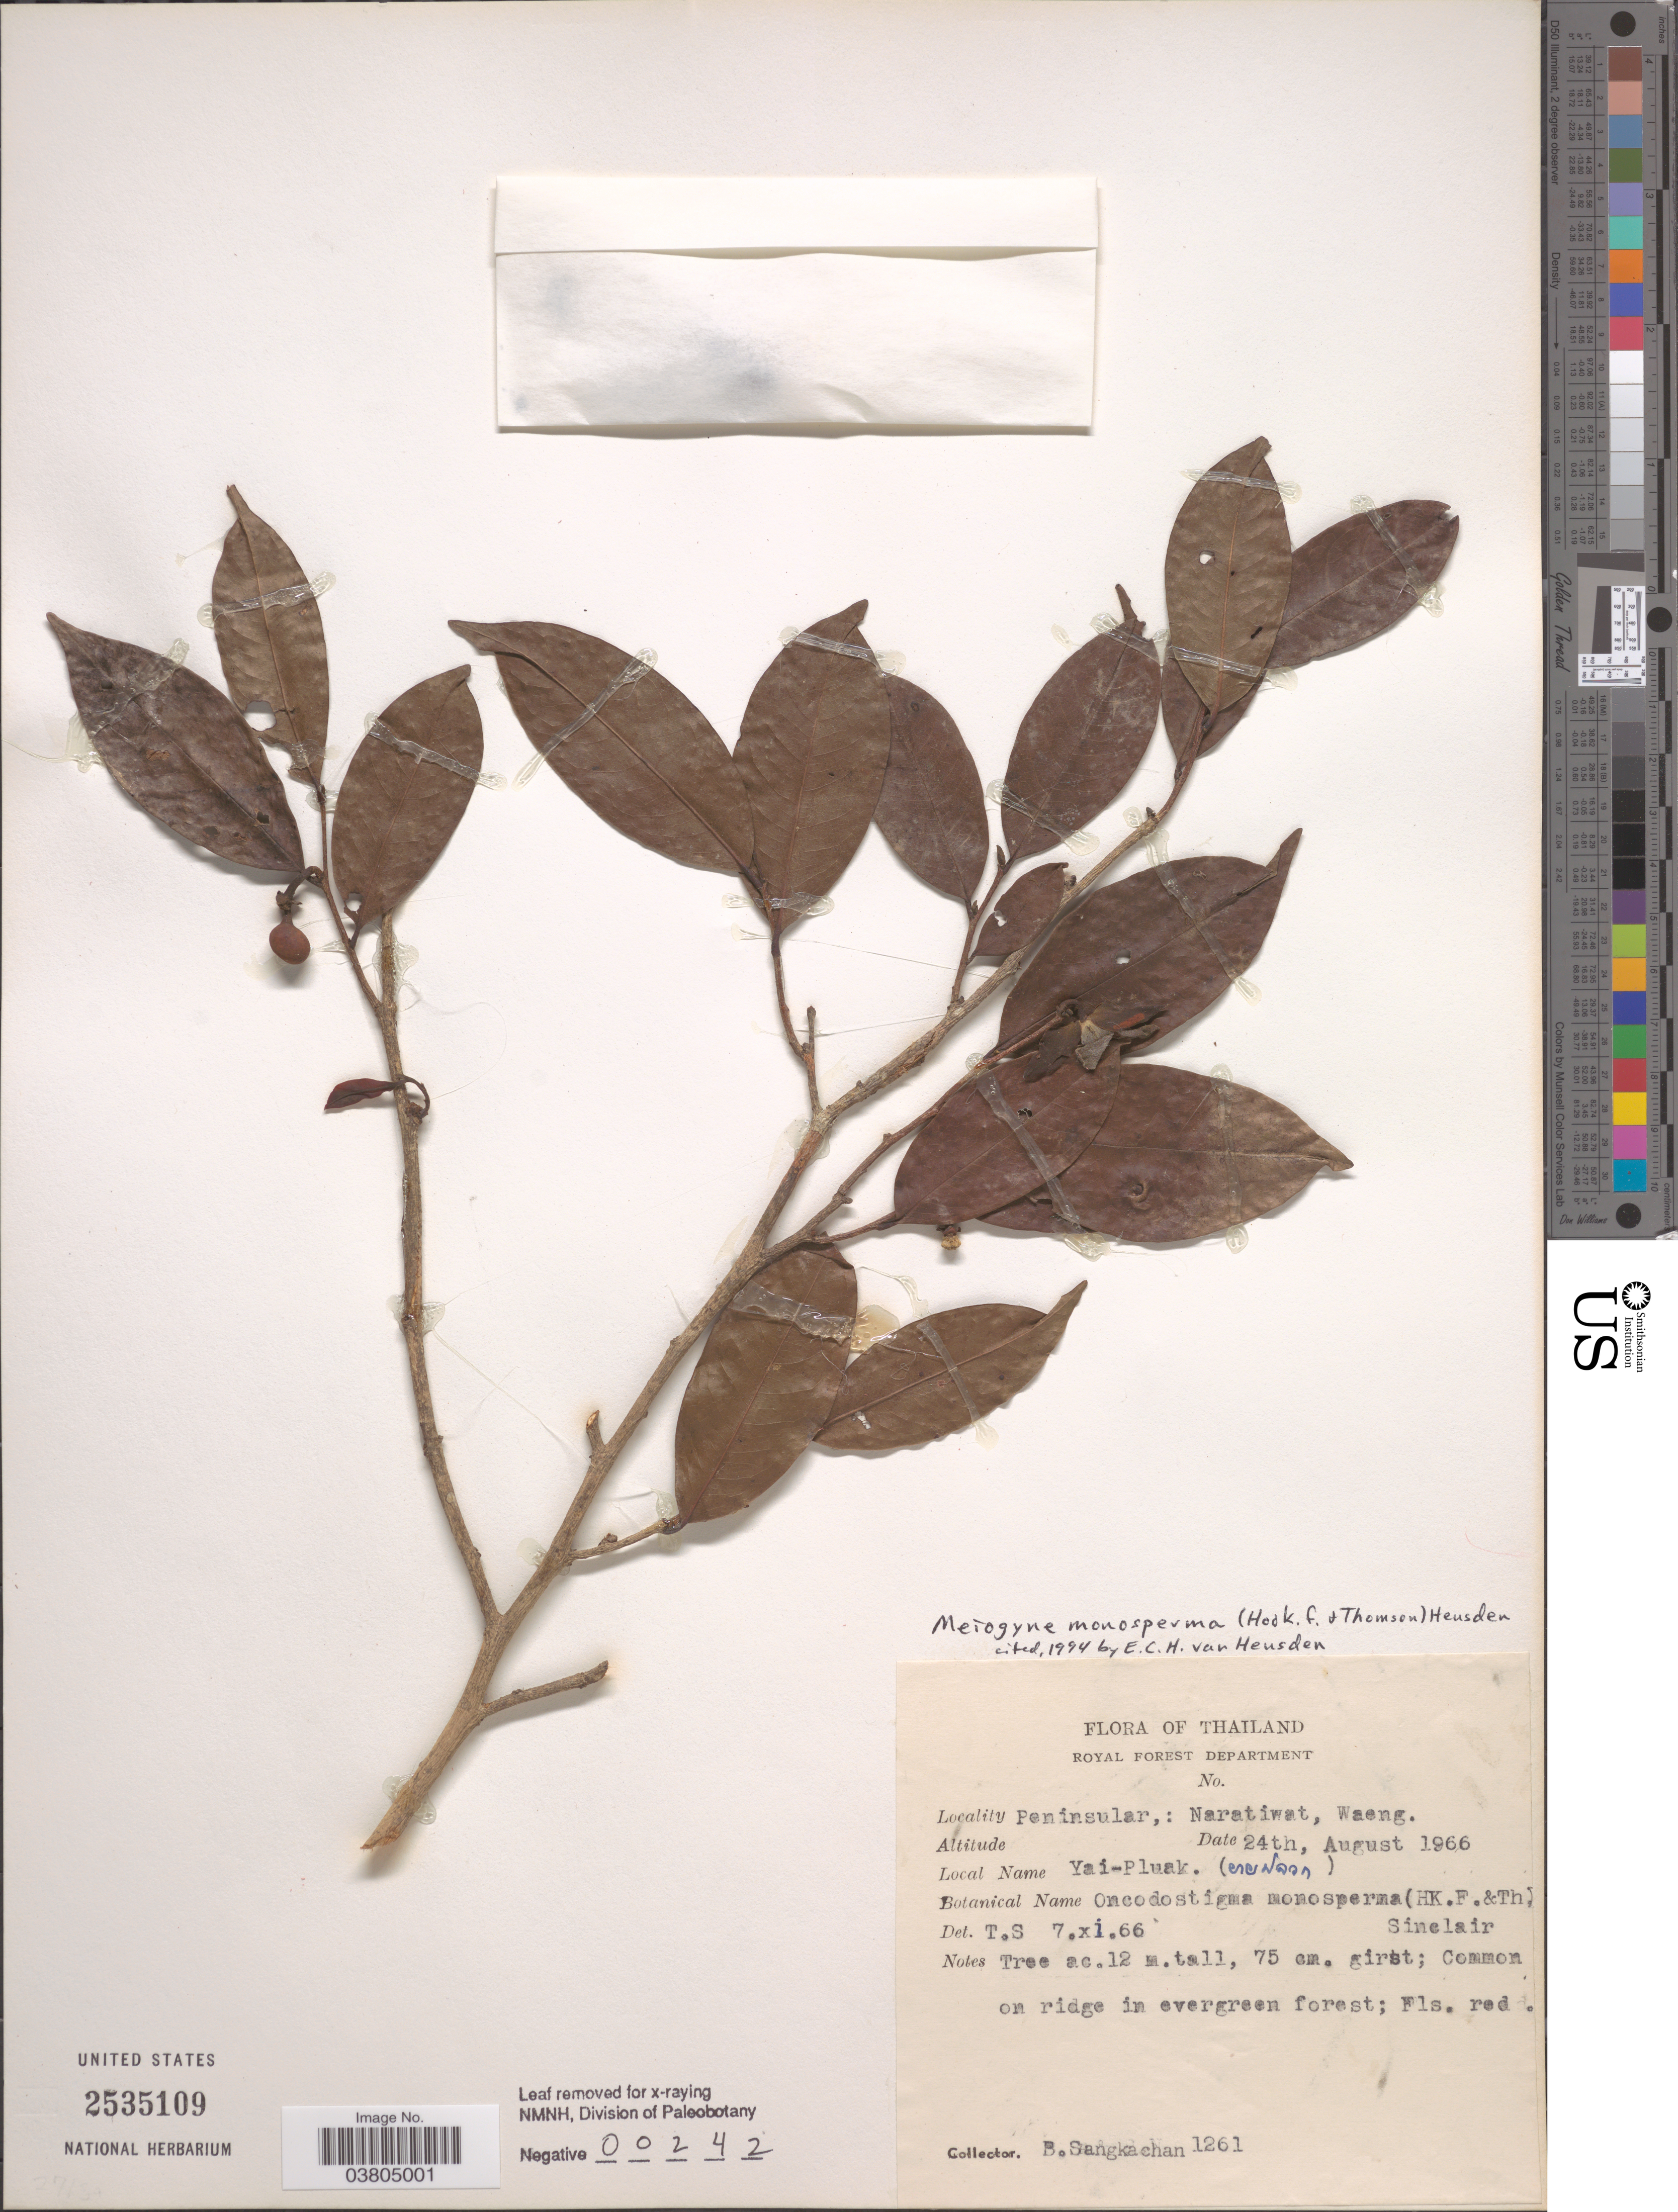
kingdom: Plantae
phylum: Tracheophyta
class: Magnoliopsida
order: Magnoliales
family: Annonaceae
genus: Meiogyne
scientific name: Meiogyne monosperma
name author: (Hook. f. & Thomson) Heusden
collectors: B. Sangkachan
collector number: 1261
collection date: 1966-08-24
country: Thailand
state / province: Narathiwat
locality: Royal Forest. Peninsular,: Naratiwat, Waeng.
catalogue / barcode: US 2535109